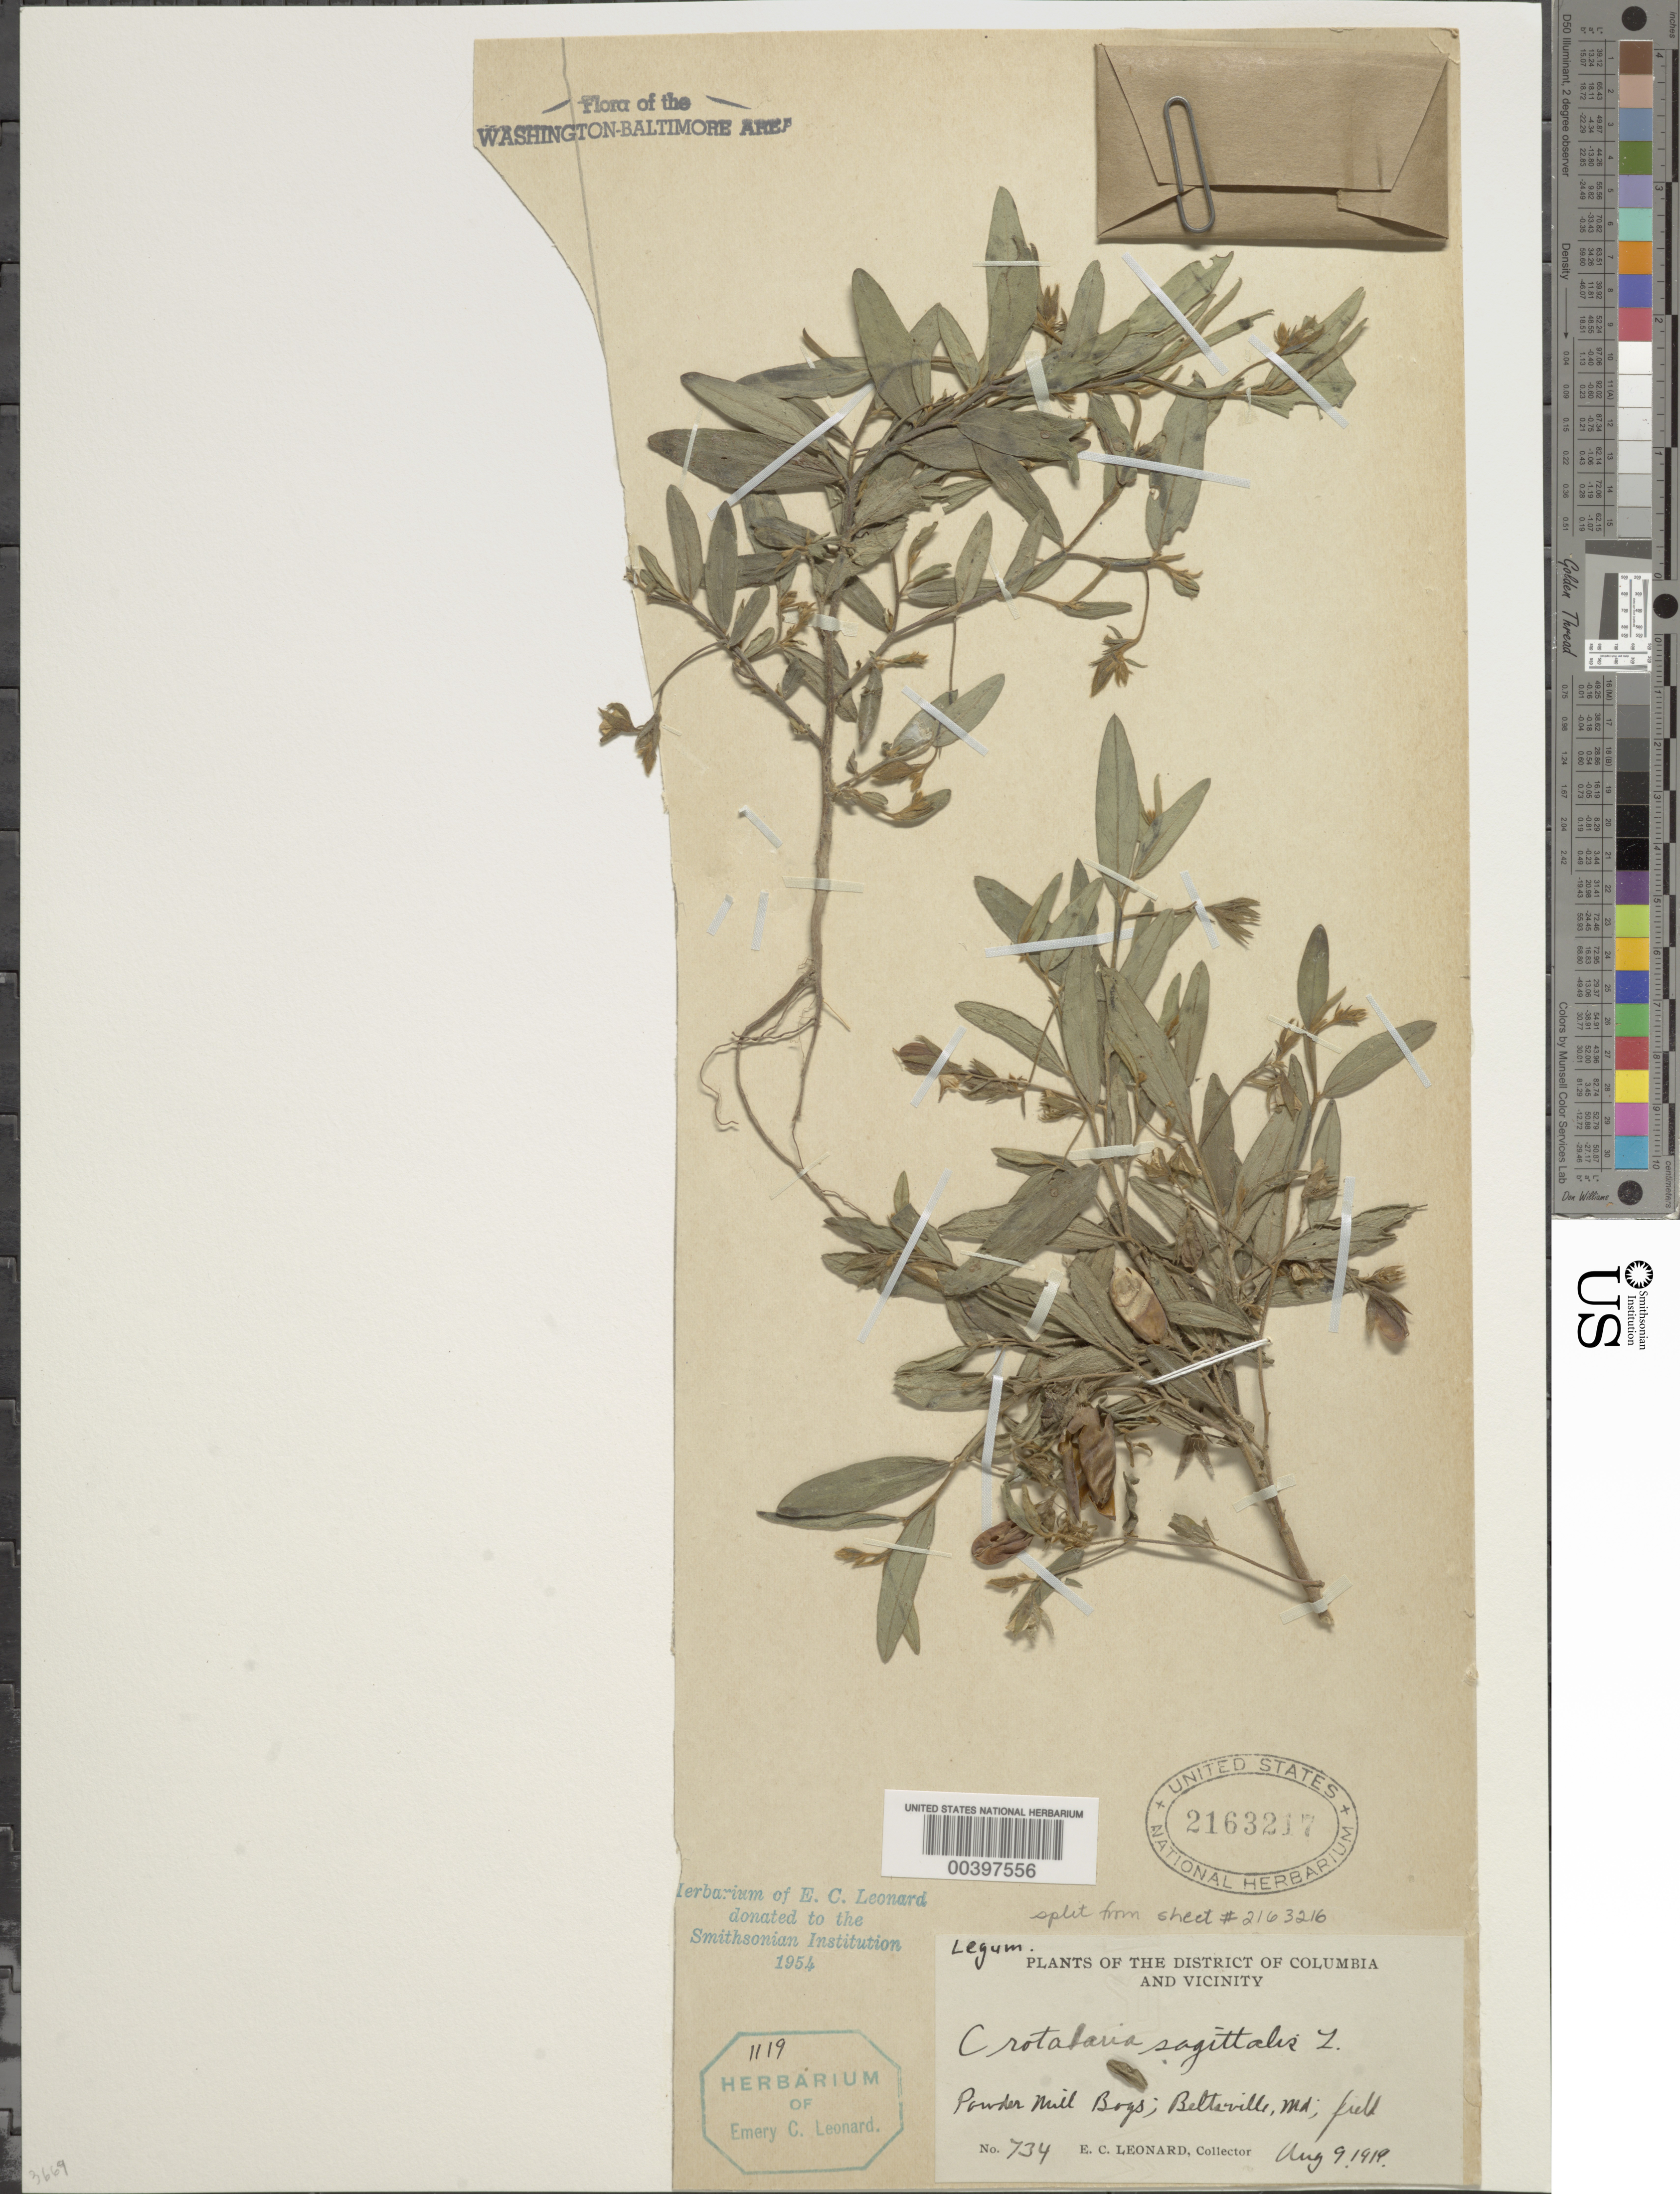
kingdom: Plantae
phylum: Tracheophyta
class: Magnoliopsida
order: Fabales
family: Fabaceae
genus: Crotalaria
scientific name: Crotalaria sagittalis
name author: L.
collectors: E. C. Leonard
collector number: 734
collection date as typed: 09 Aug 1919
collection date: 1919-08-09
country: United States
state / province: Maryland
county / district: Prince George's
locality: Powder Mill Bogs, Beltsville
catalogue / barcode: US 2163217